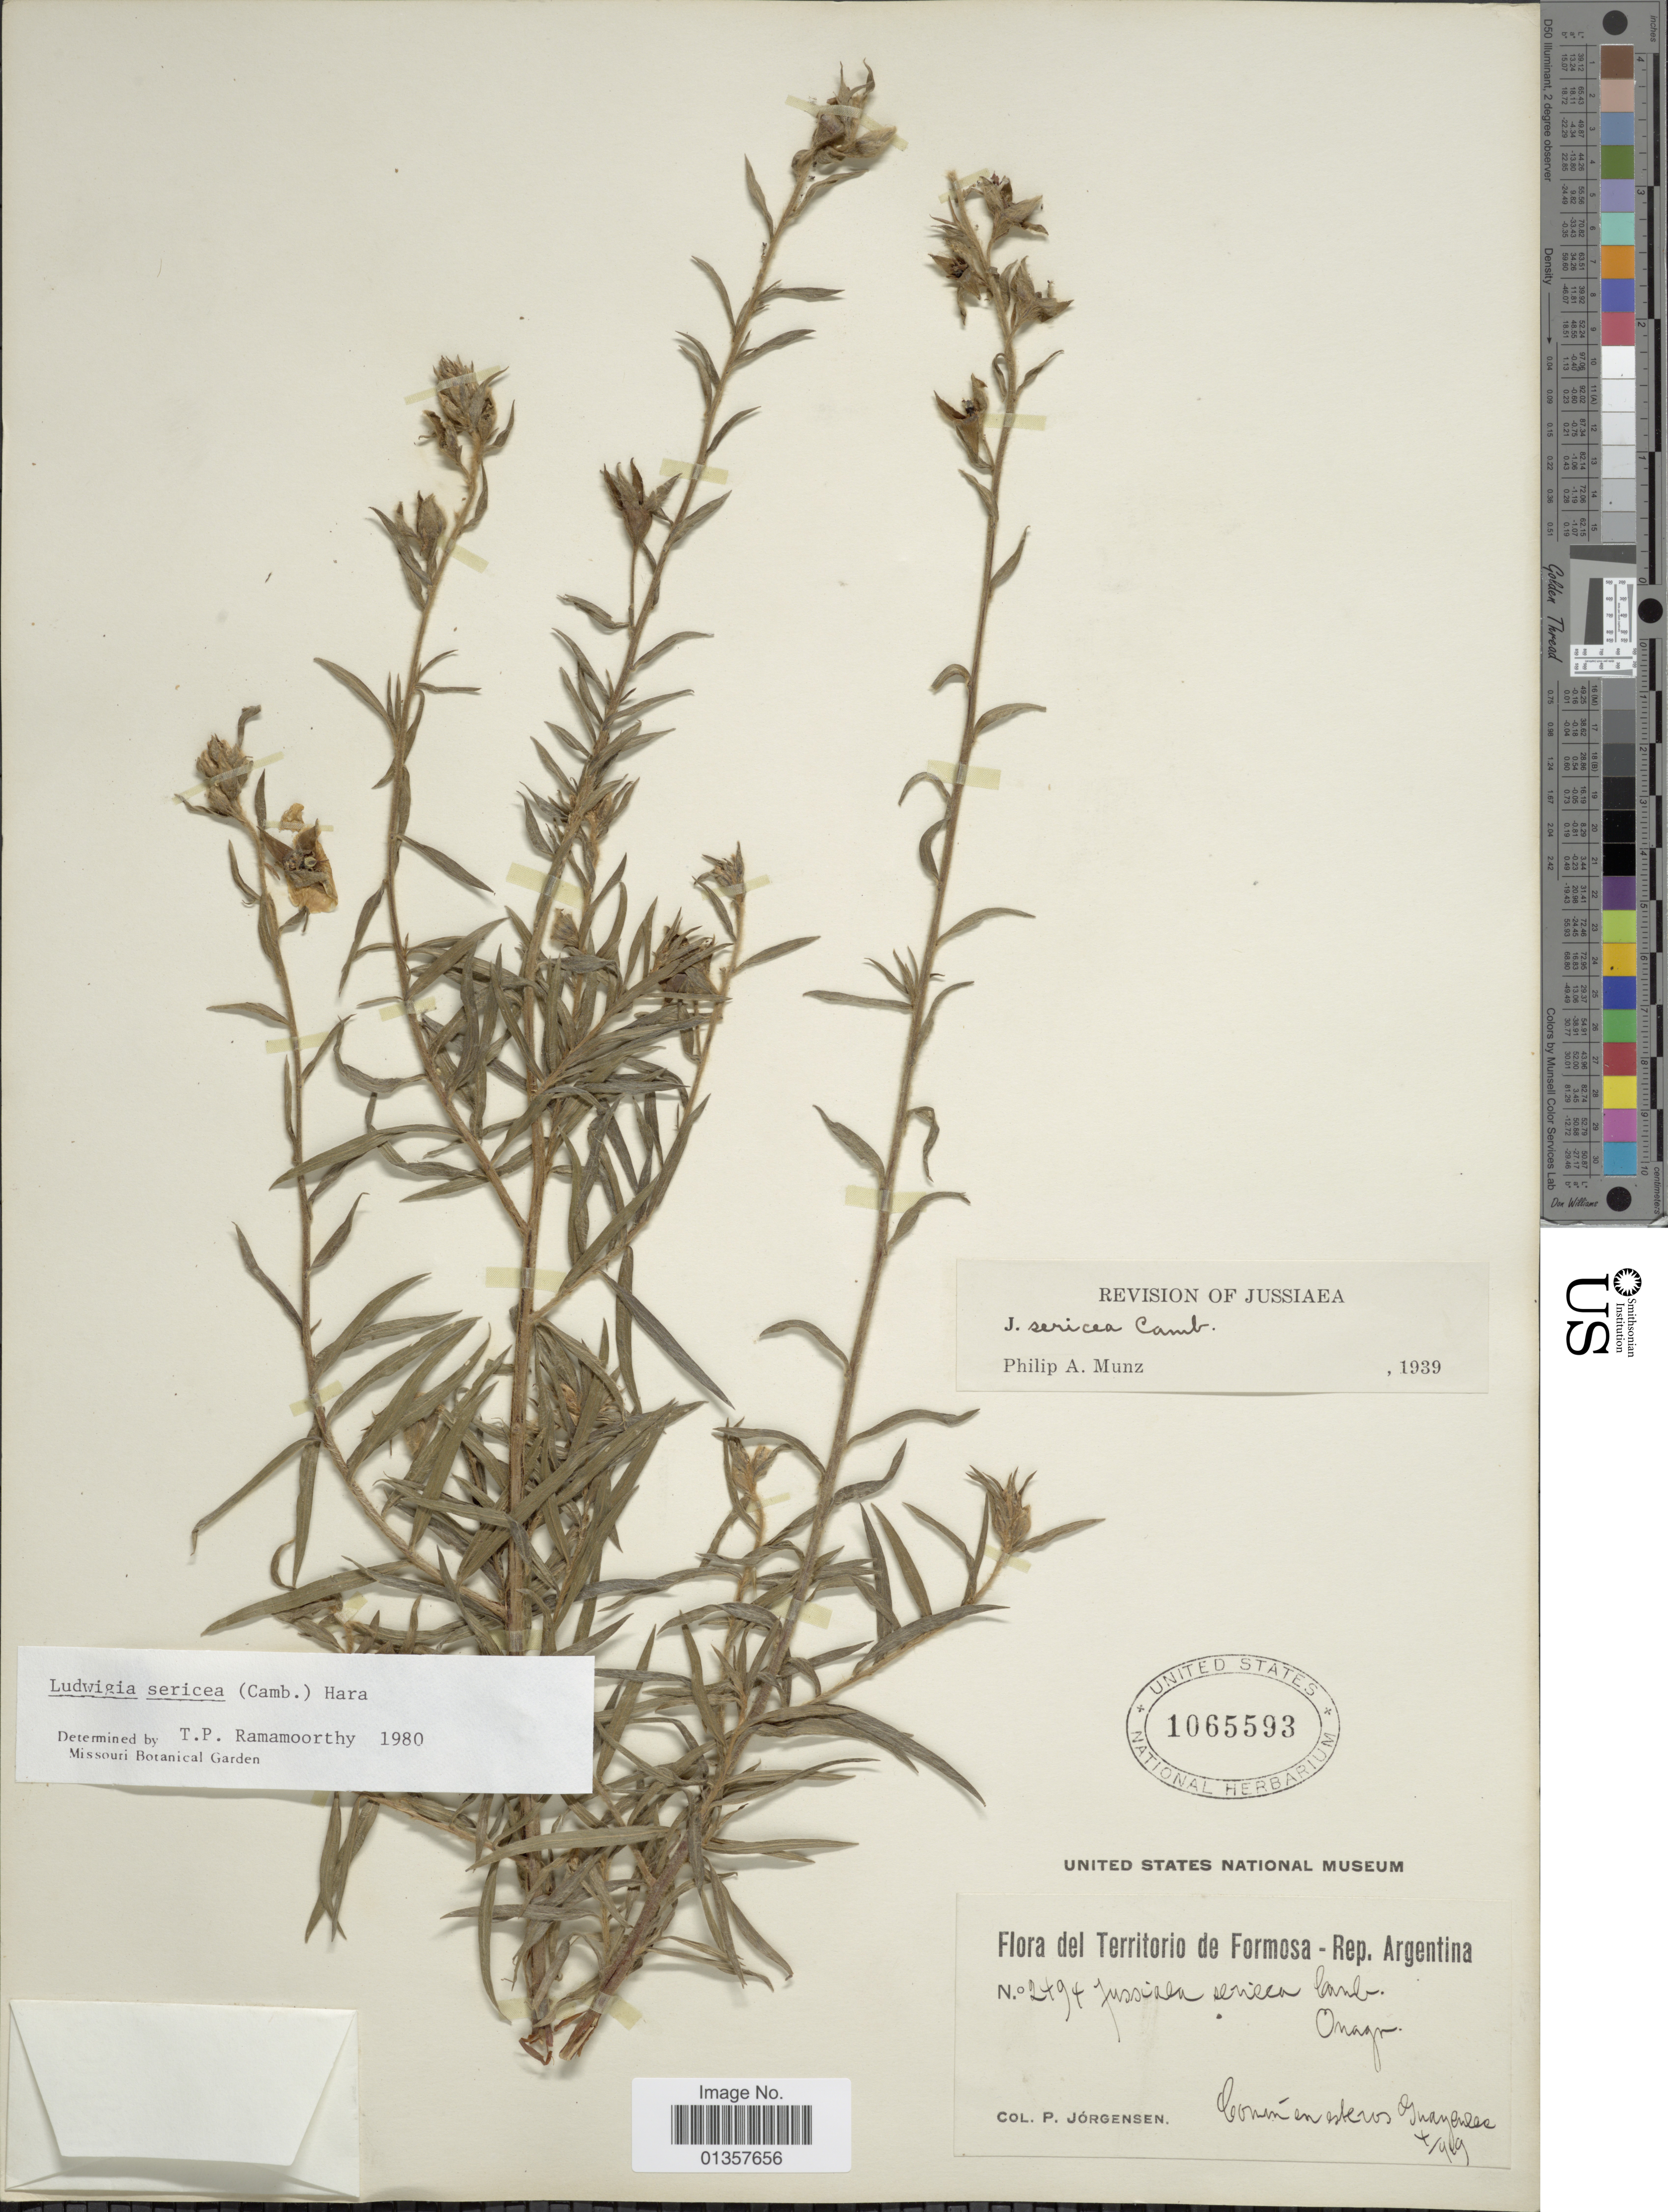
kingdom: Plantae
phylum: Tracheophyta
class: Magnoliopsida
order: Myrtales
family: Onagraceae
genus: Ludwigia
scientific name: Ludwigia sericea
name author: (Cambess.) H. Hara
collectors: P. Jörgensen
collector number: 2494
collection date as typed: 919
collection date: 1919-04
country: Argentina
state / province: Corrientes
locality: Territorio de Formosa, Guaycolec.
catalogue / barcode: US 1065593